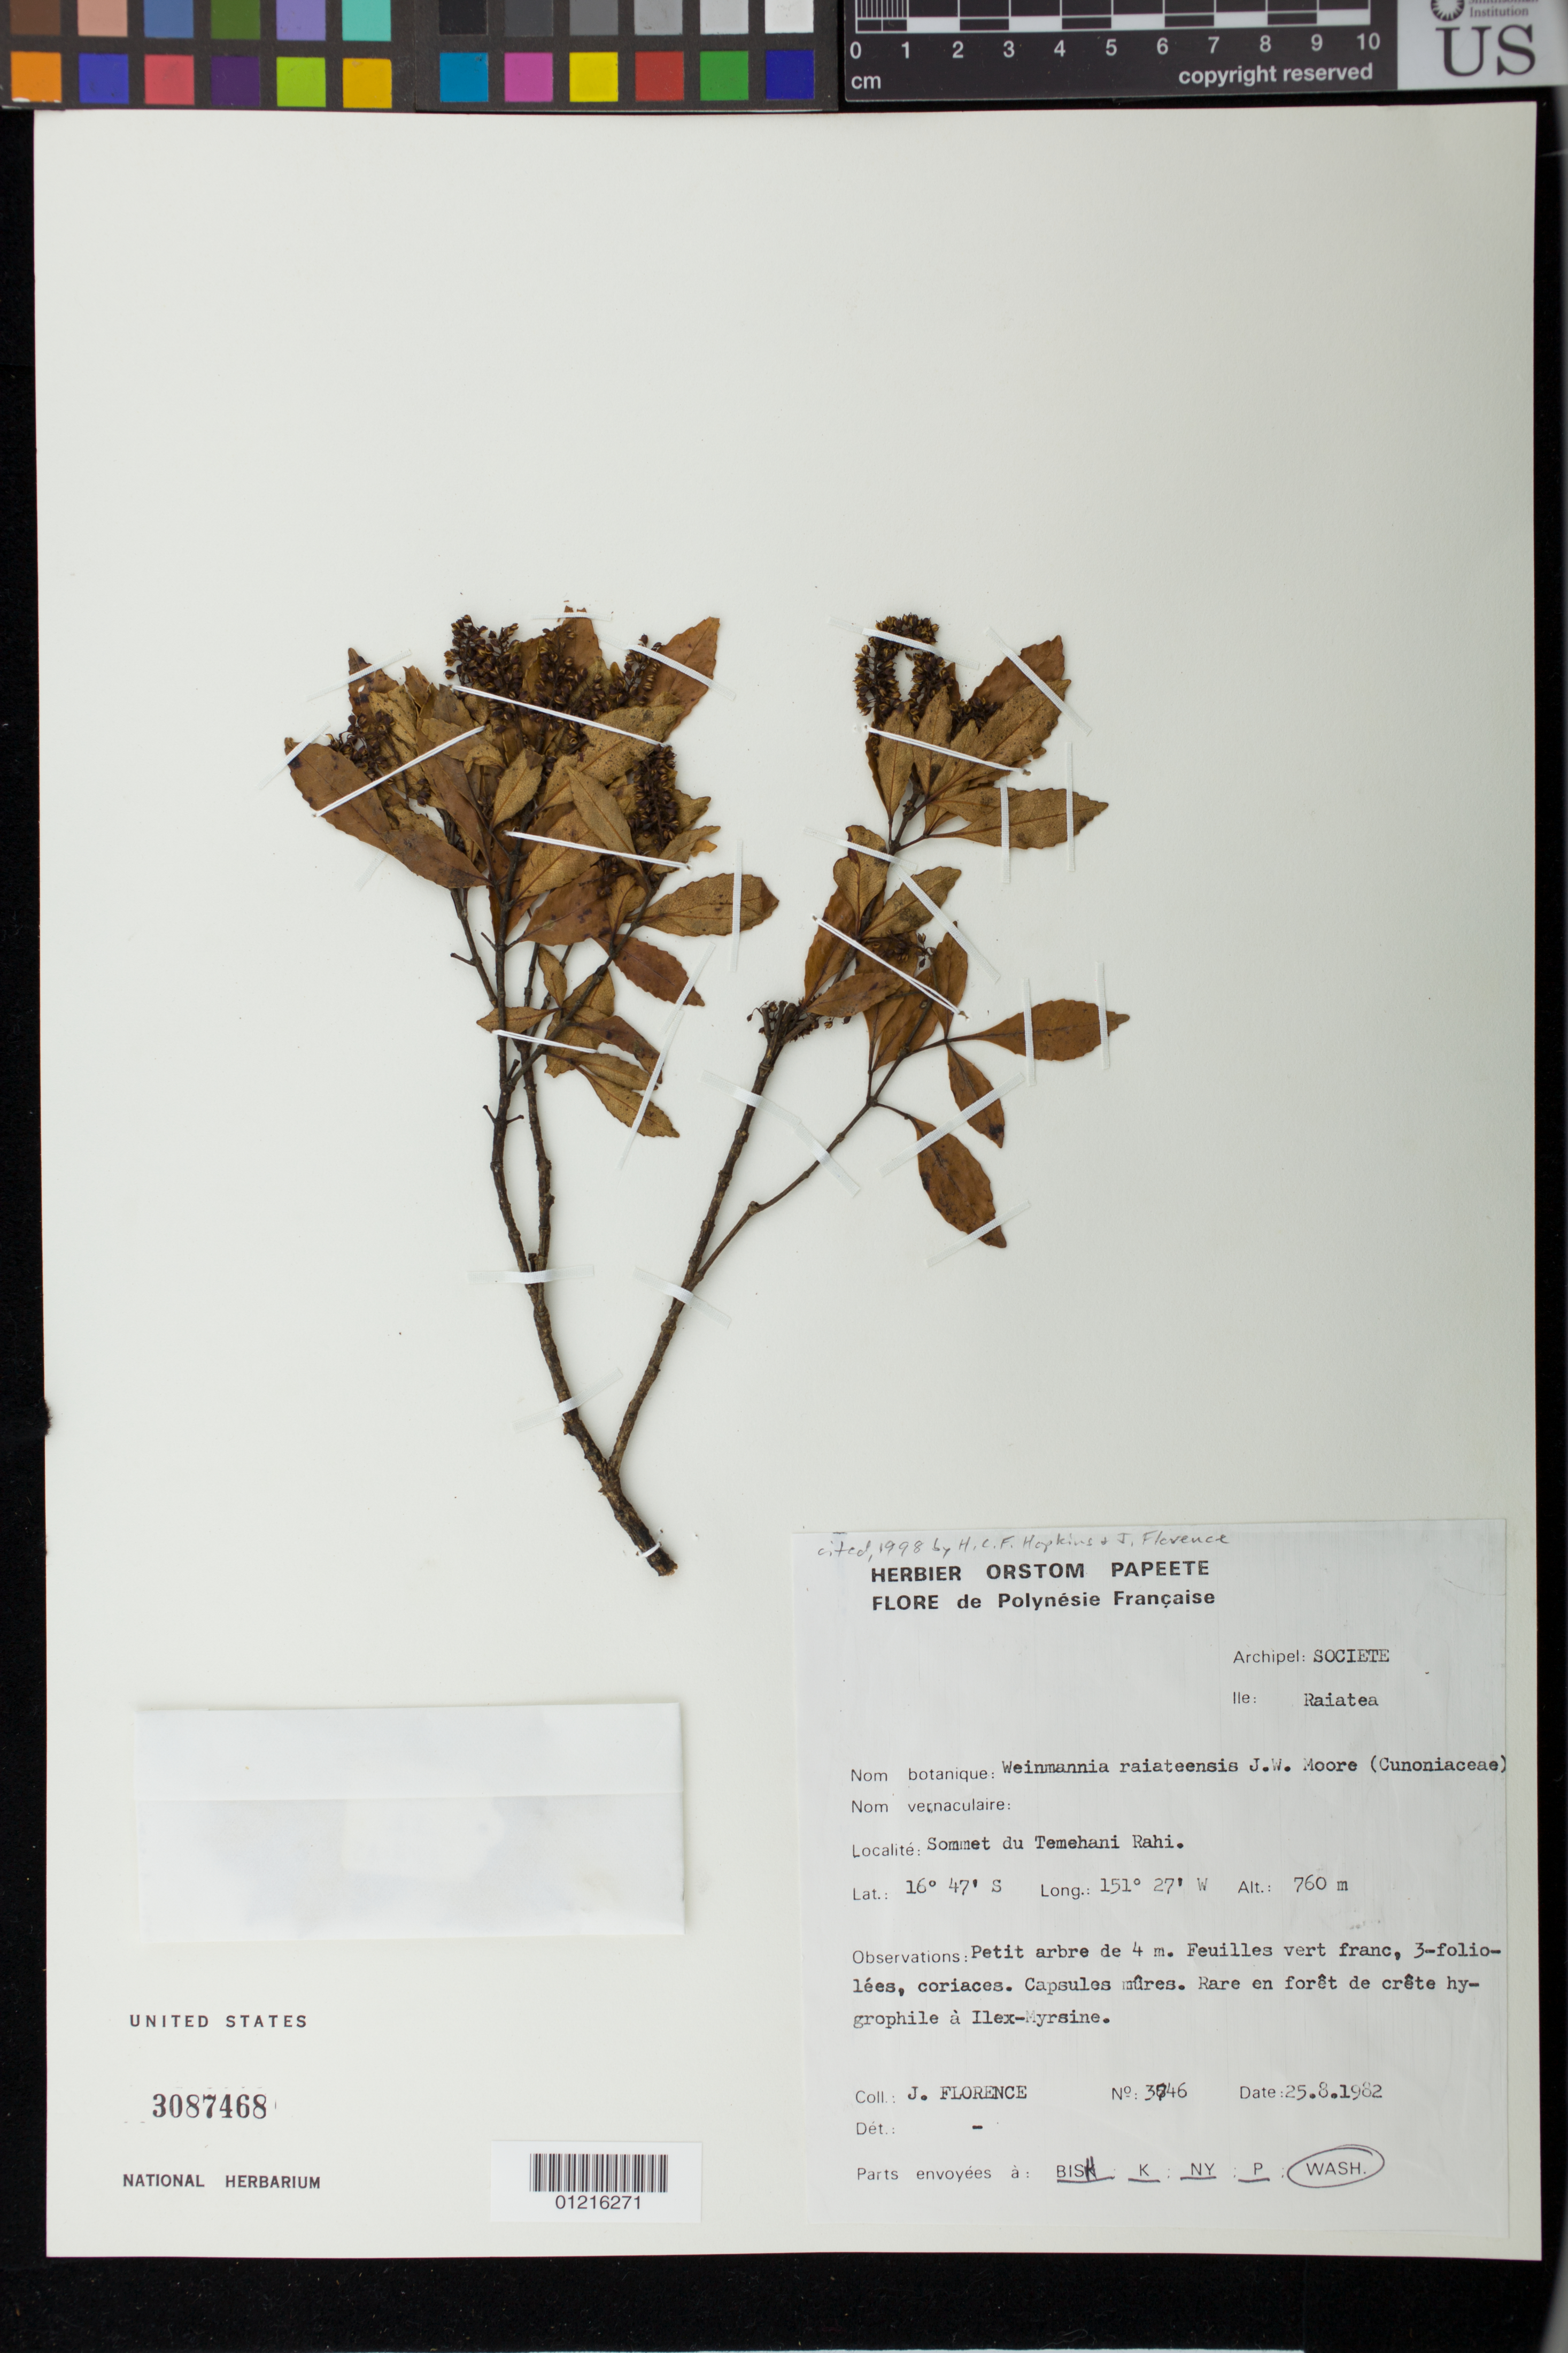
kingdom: Plantae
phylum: Tracheophyta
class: Magnoliopsida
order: Oxalidales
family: Cunoniaceae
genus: Pterophylla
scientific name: Pterophylla raiateensis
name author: (J.W. Moore) Pillon & H.C. Hopkins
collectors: J. Florence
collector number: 2746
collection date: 1982-08-25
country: French Polynesia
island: Raiatea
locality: Sommet du Temehani Rahi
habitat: en Forèt de crète hygrophile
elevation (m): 760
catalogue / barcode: US 3087468